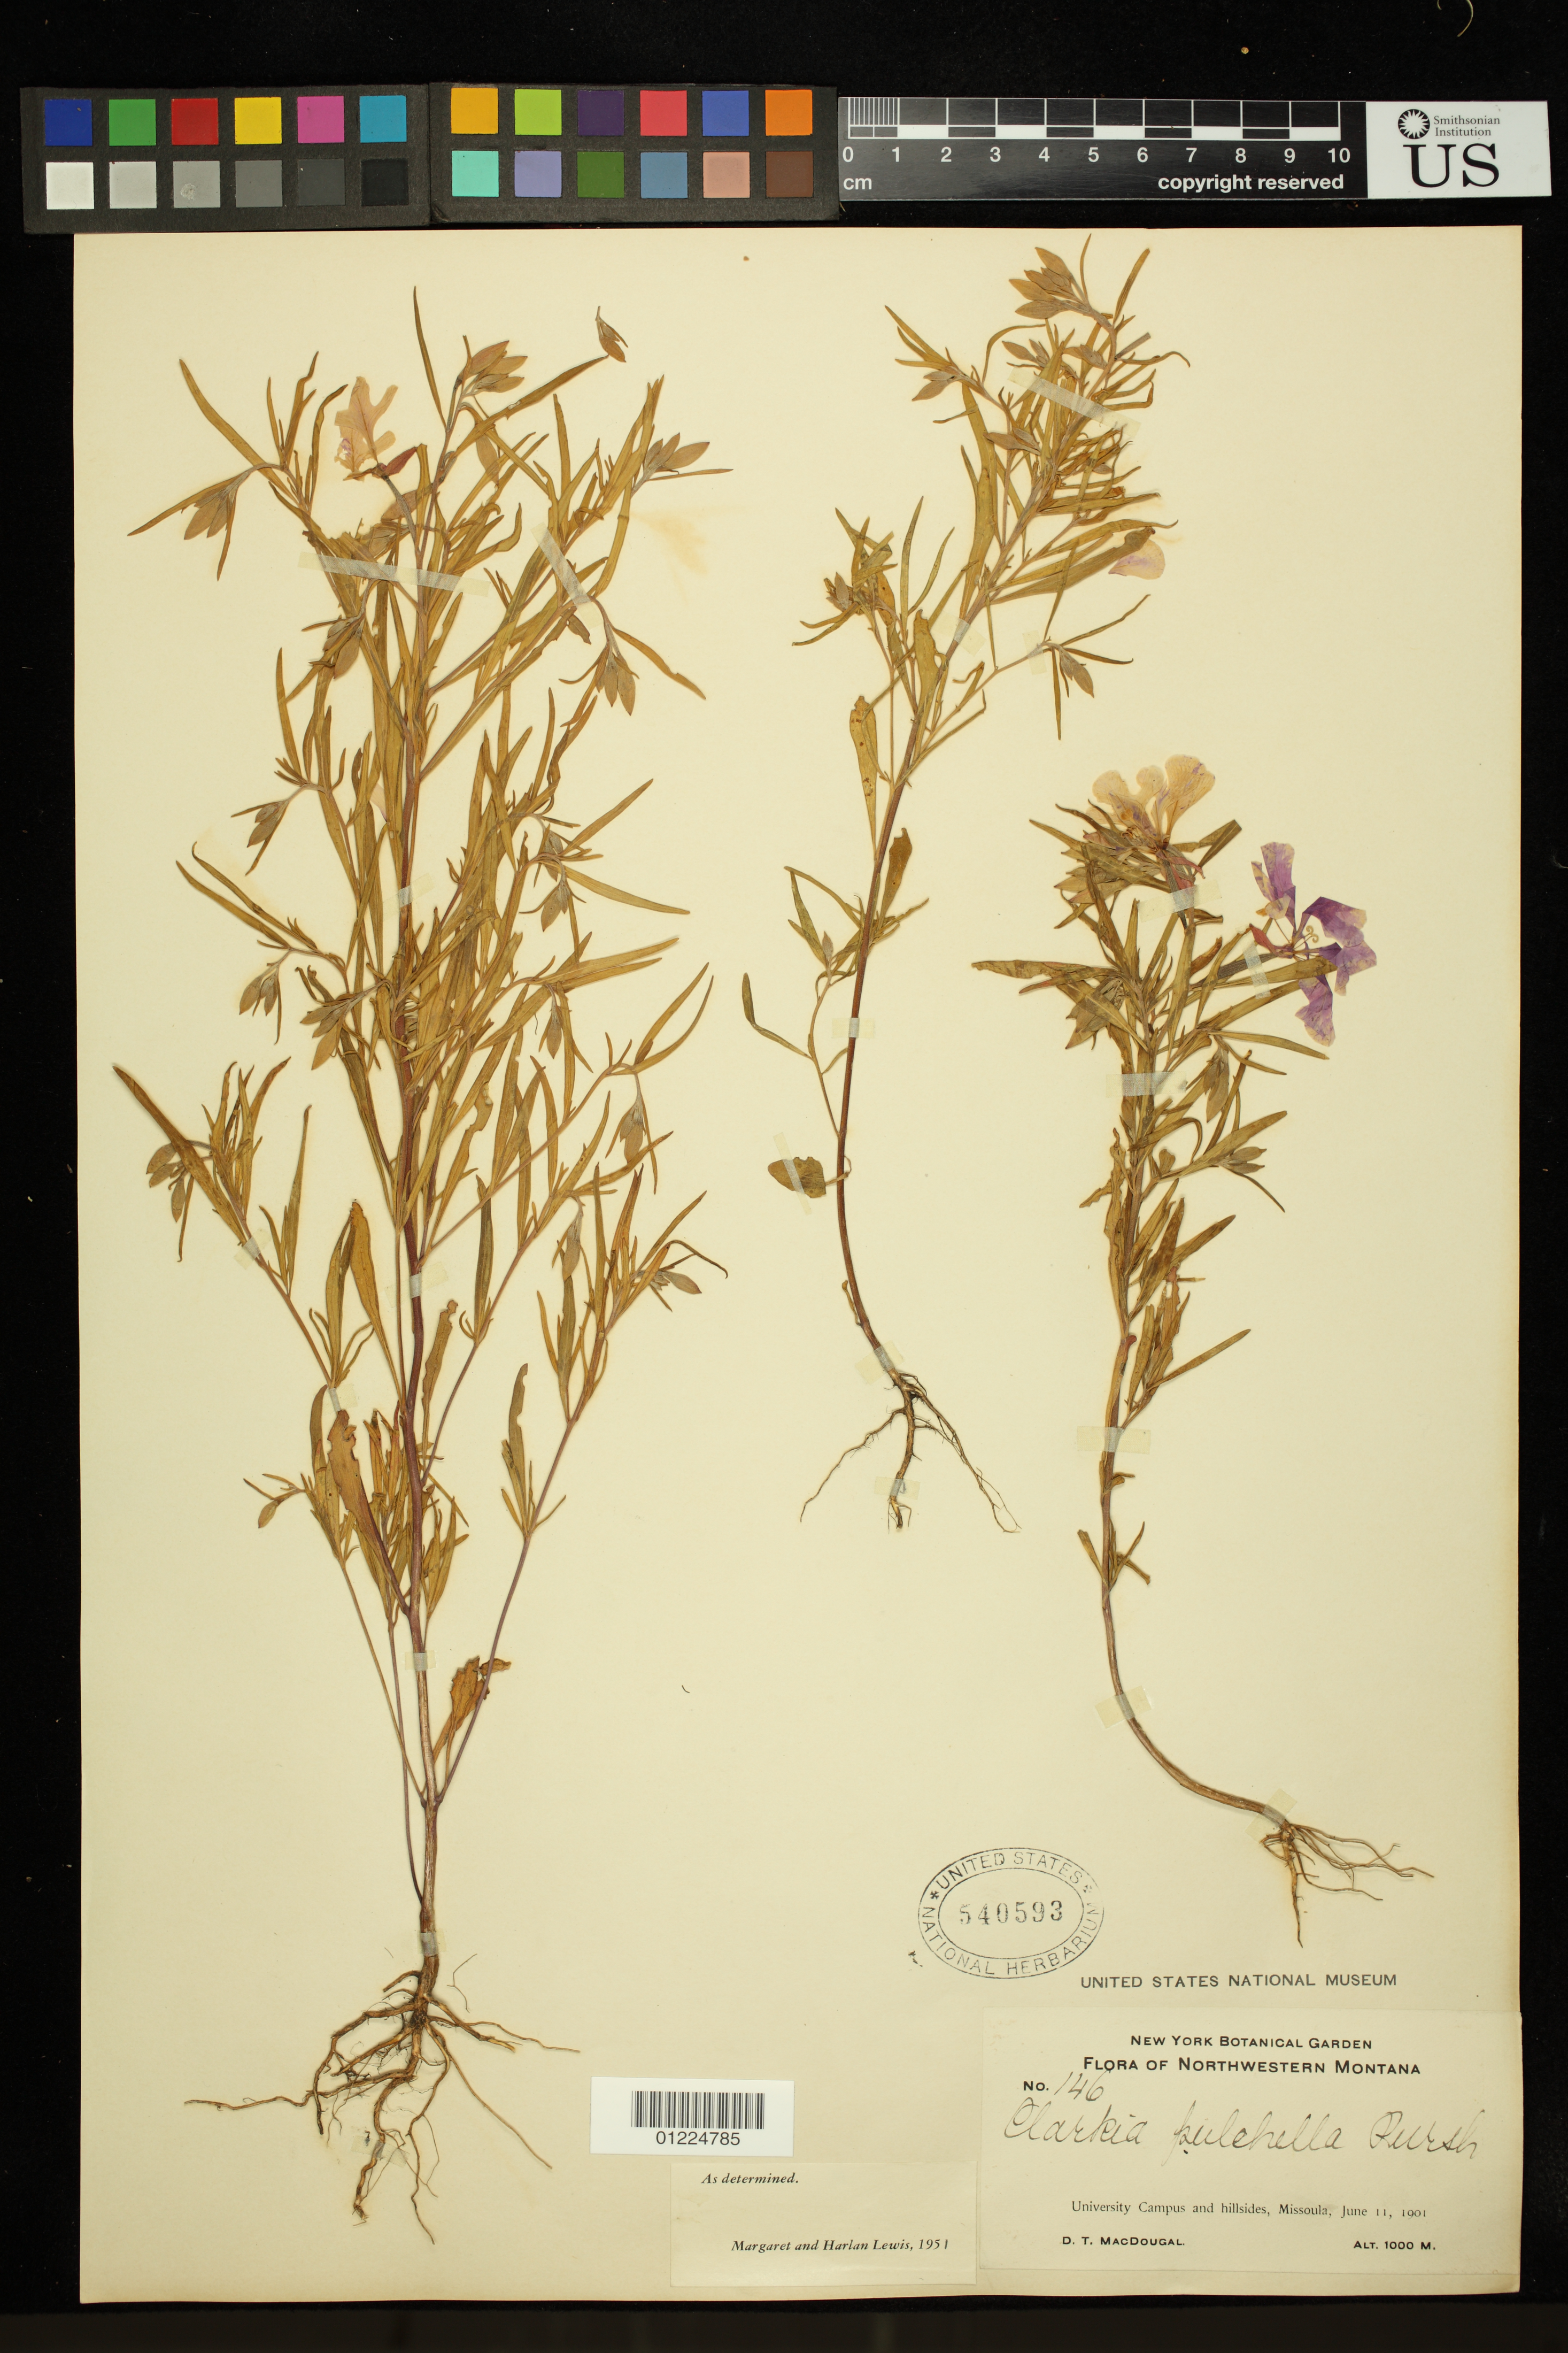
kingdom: Plantae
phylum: Tracheophyta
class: Magnoliopsida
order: Myrtales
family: Onagraceae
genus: Clarkia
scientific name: Clarkia pulchella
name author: Pursh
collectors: D. T. MacDougal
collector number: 146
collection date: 1901-06-11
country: United States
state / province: Montana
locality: University Campus and hillsides, Missoula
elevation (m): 1000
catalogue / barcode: US 540593